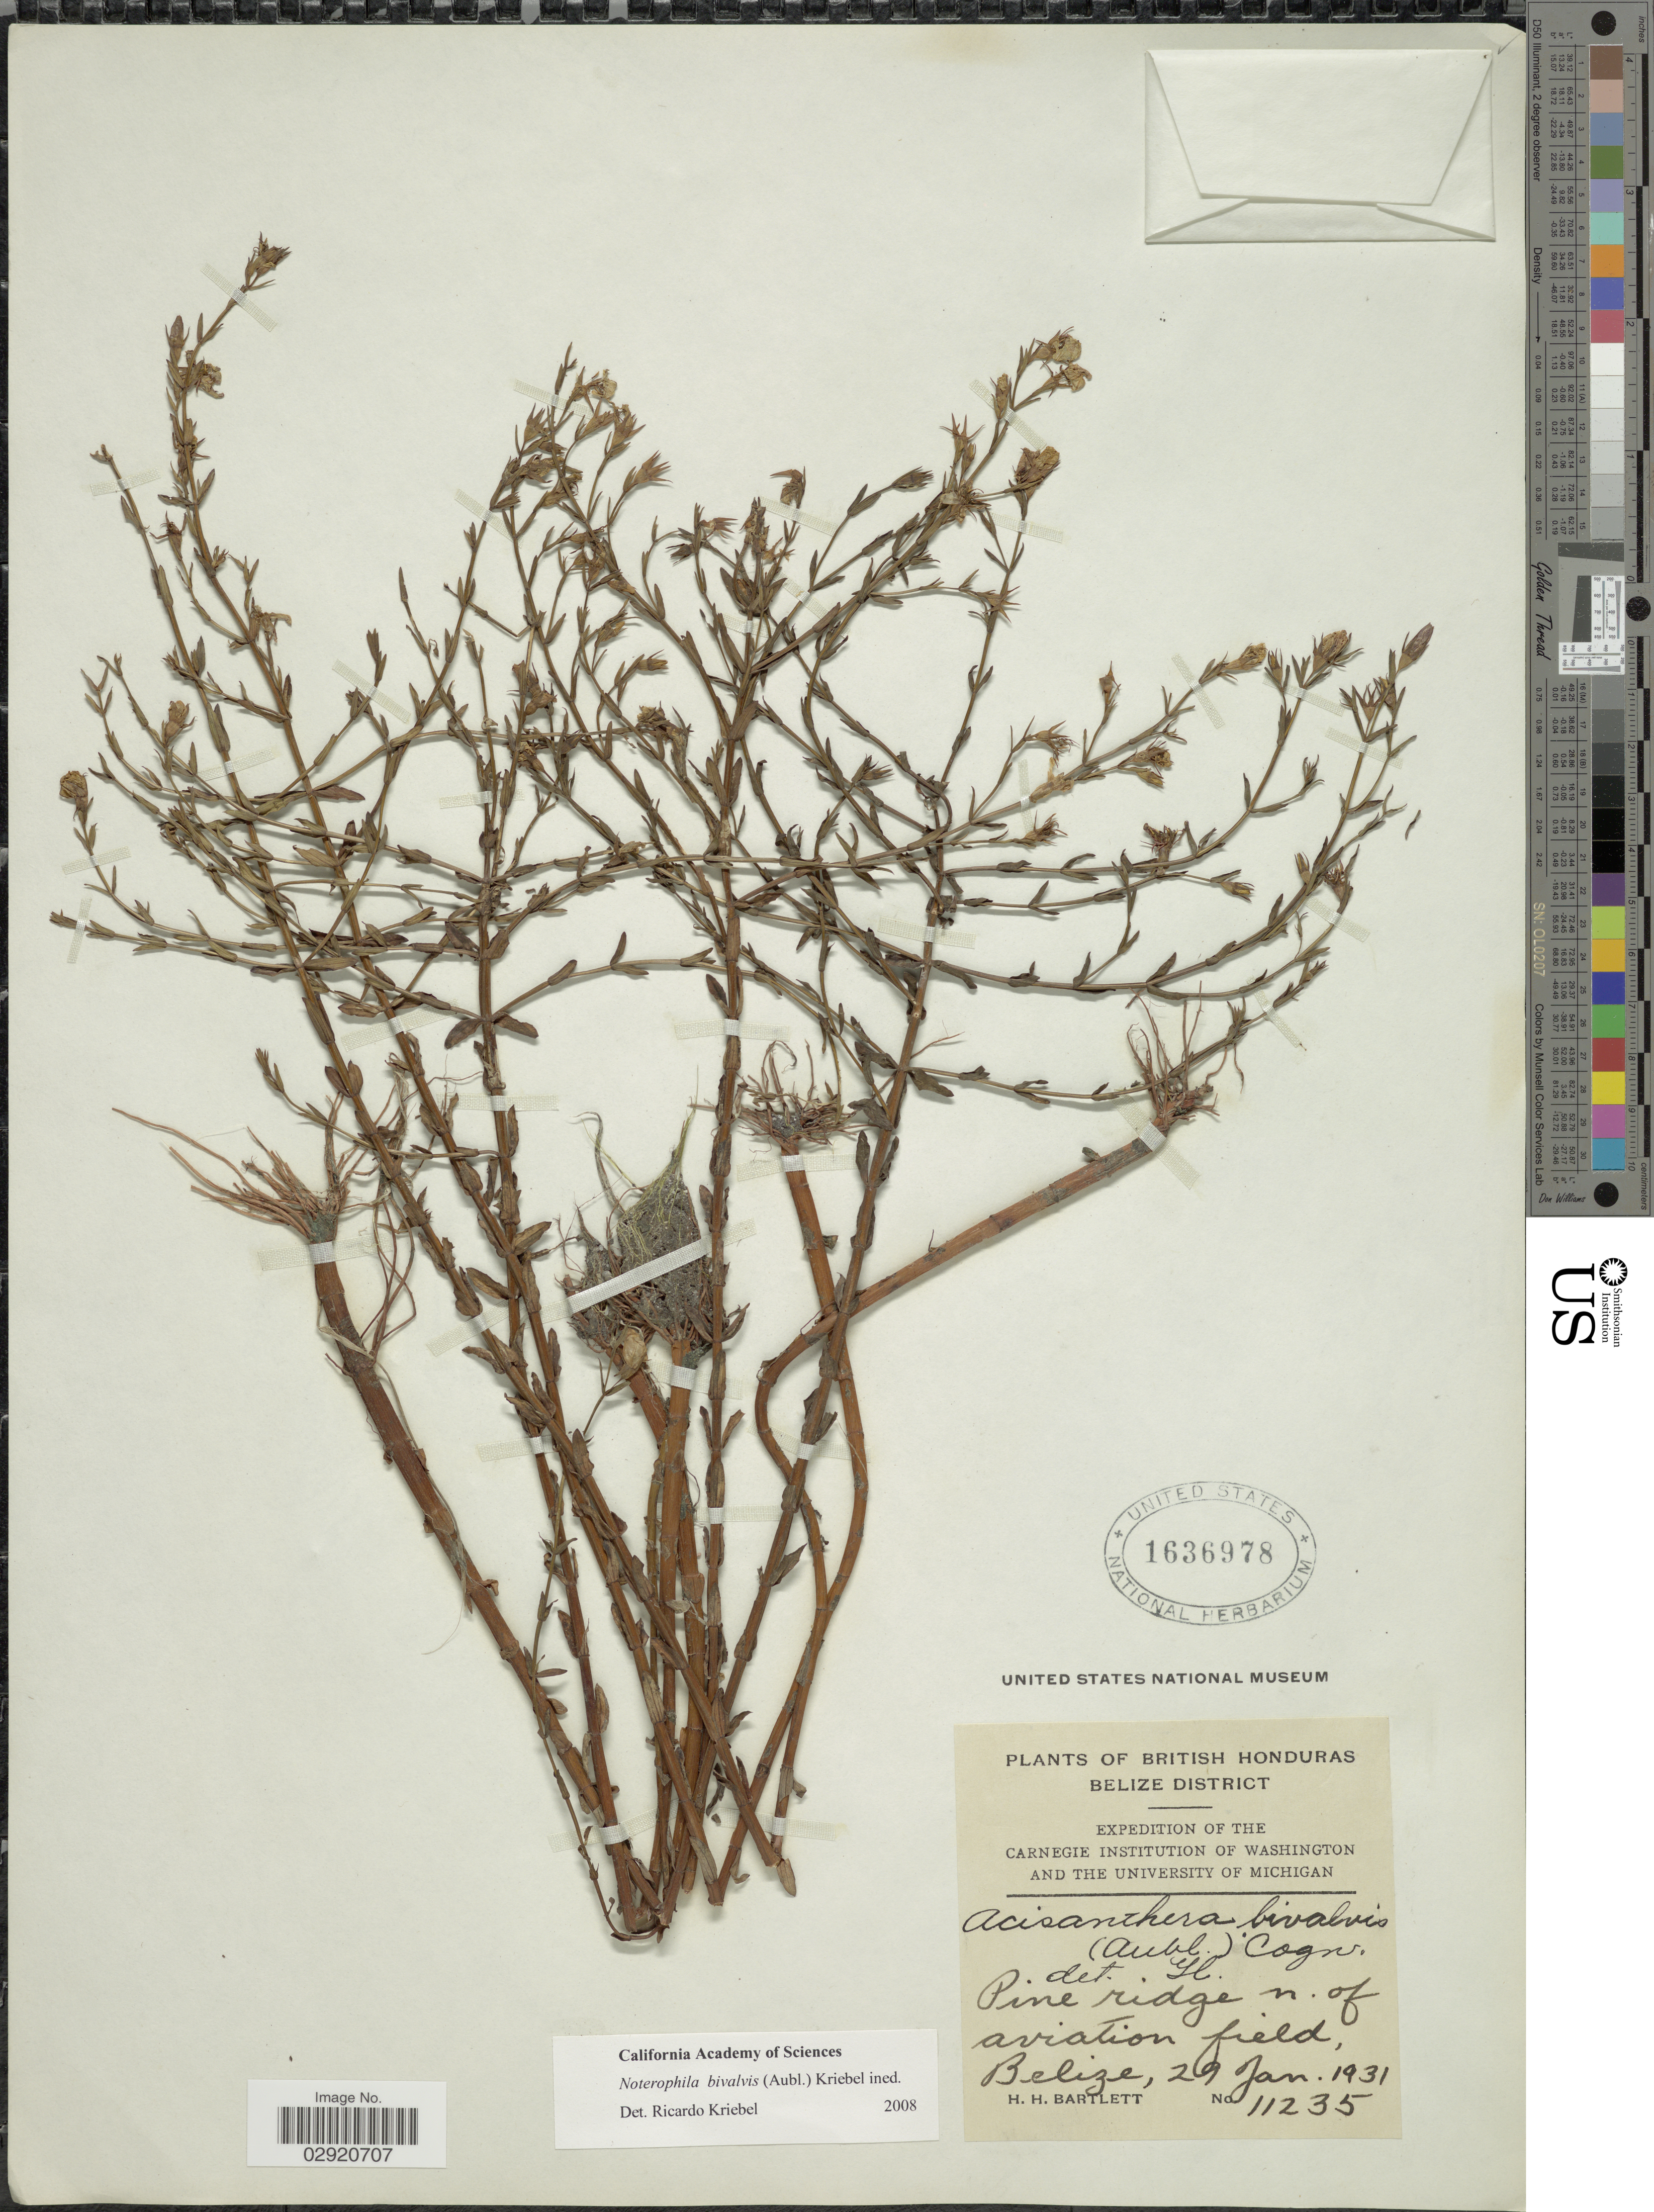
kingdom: Plantae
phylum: Tracheophyta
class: Magnoliopsida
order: Myrtales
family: Melastomataceae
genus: Noterophila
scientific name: Noterophila bivalvis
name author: (Aubl.) Kriebel & M.J. Rocha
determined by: Nunes da Silva, Diego, (RB), Jardim Botanico do Rio de Janeiro - Herbario (BRAZIL)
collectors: H. H. Bartlett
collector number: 11235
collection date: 1931-01-29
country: Belize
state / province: Belize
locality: British Honduras. Belize District. Pine ridge n. of aviation field, Belize.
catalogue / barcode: US 1636978